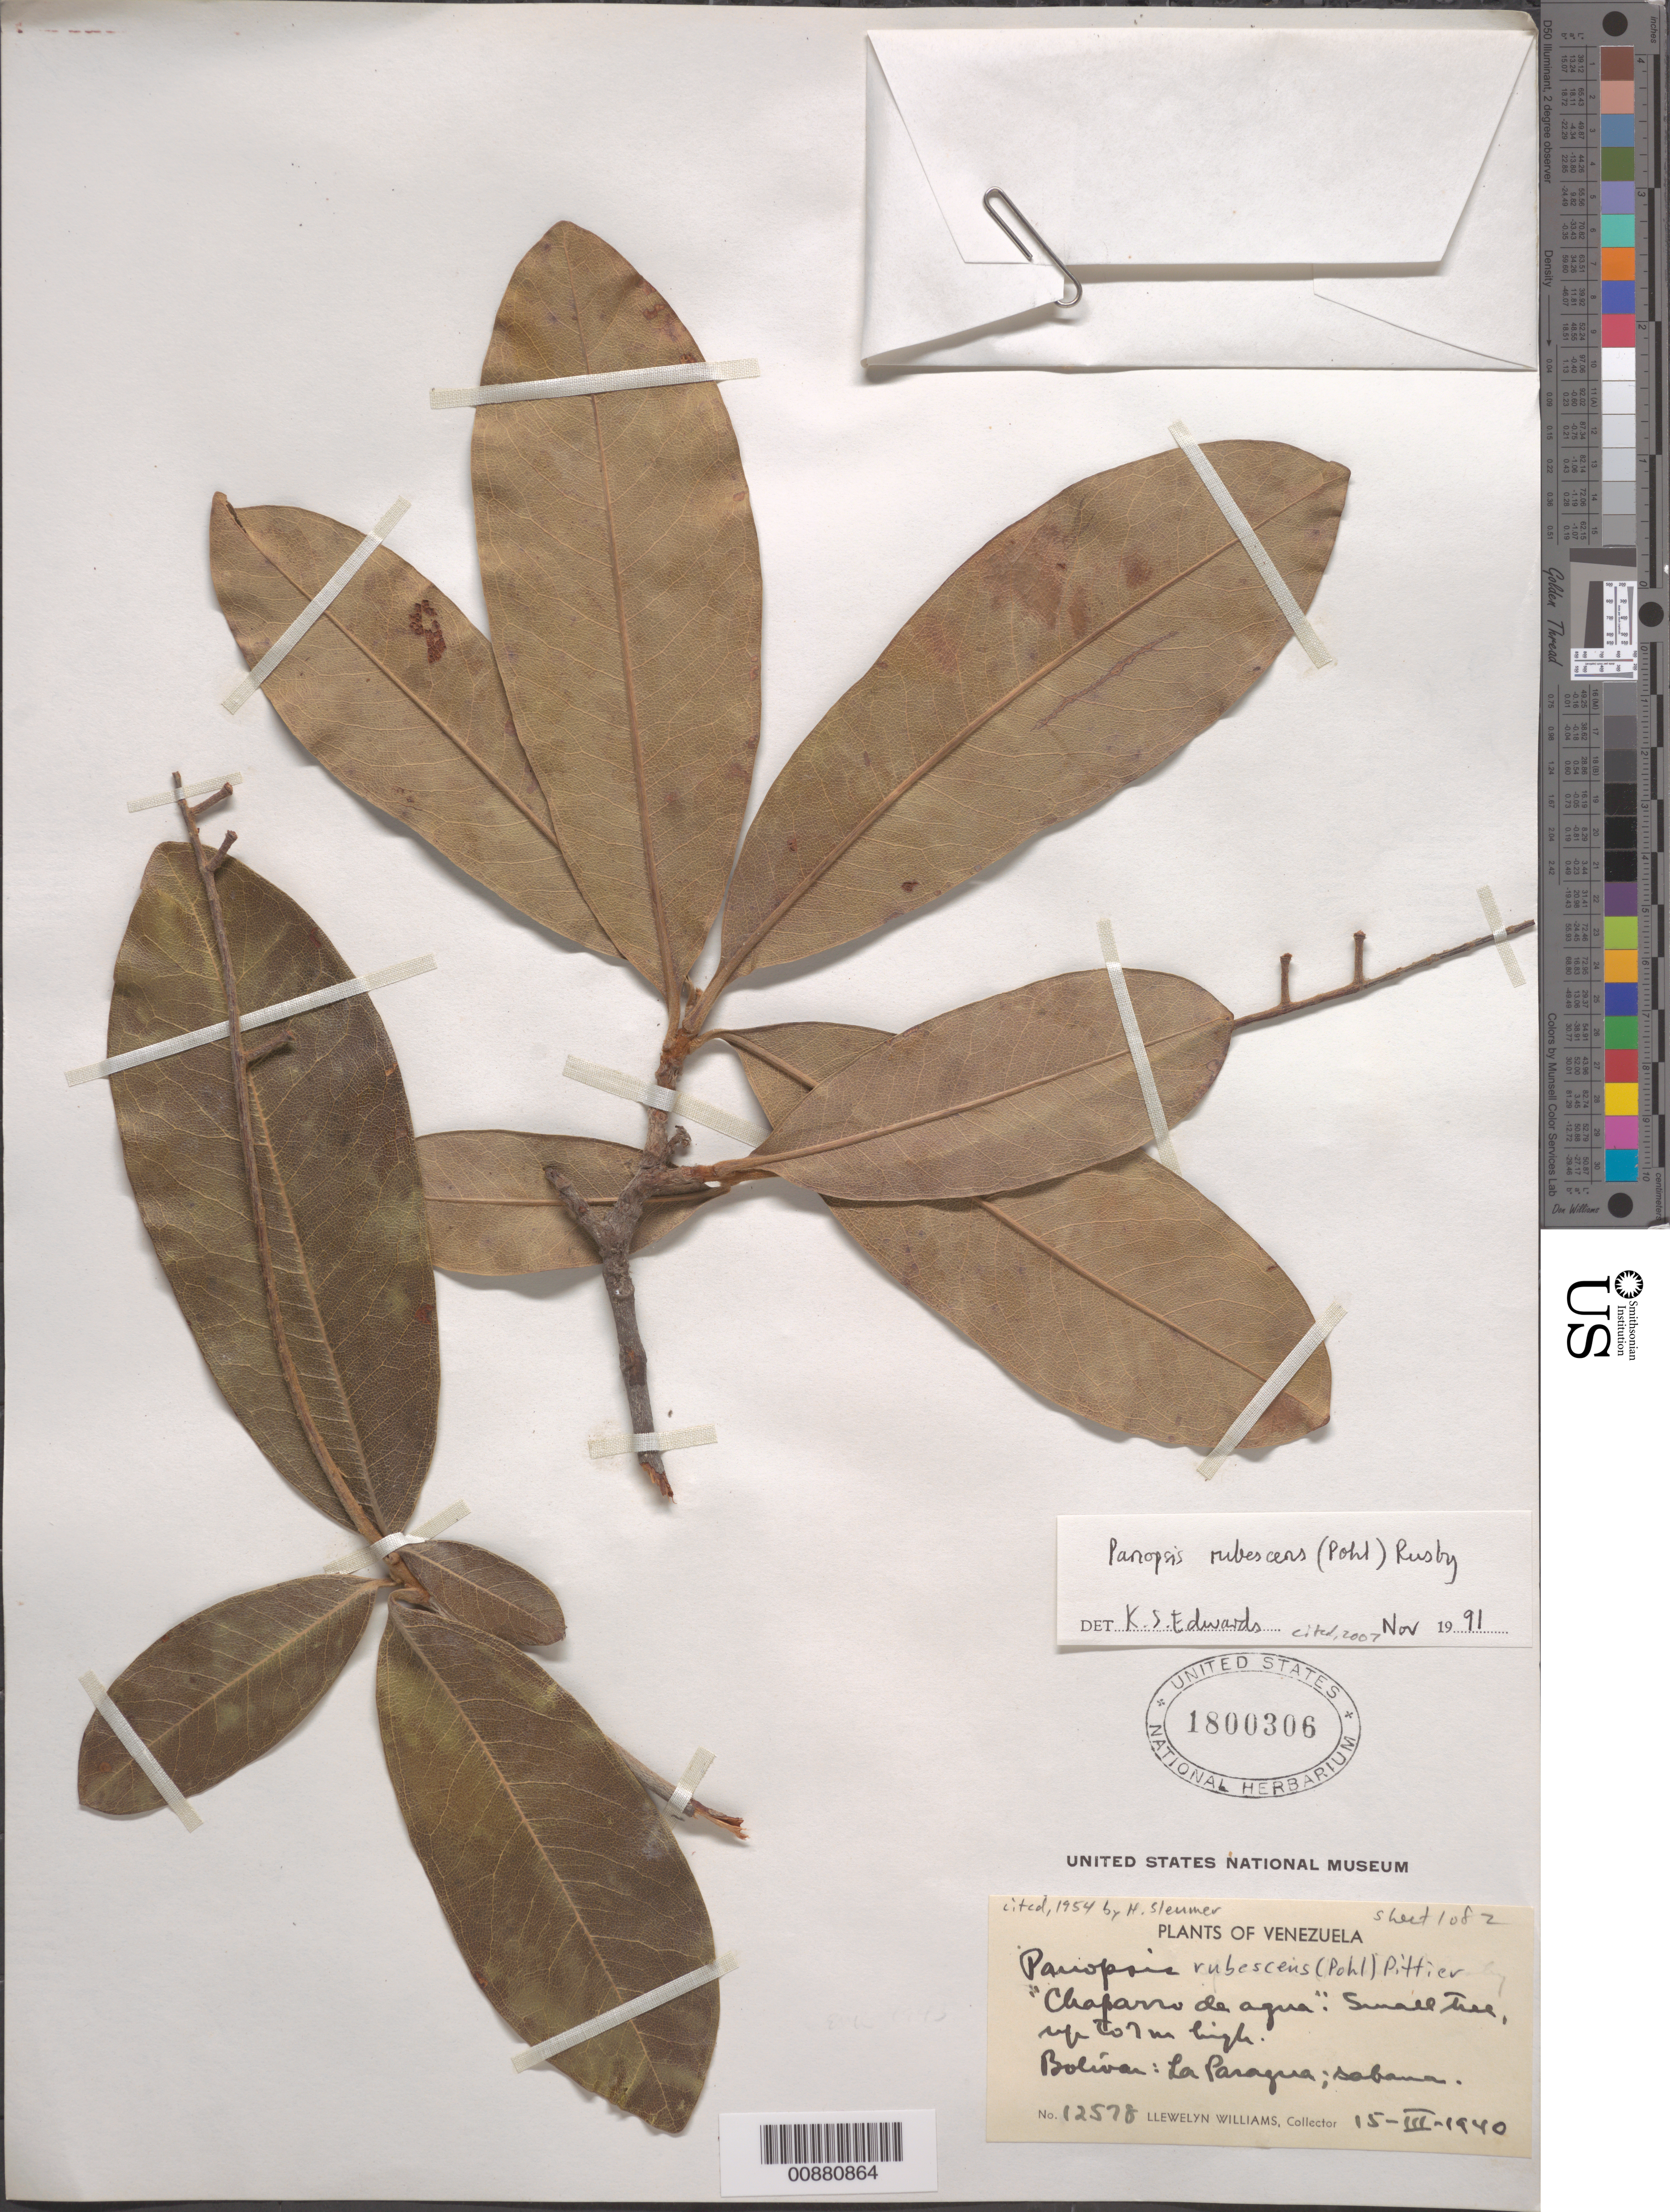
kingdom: Plantae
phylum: Tracheophyta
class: Magnoliopsida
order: Proteales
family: Proteaceae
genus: Panopsis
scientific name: Panopsis rubescens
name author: (Pohl) Pittier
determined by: Edwards, K. S.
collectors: Ll. Williams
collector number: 12578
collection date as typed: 15-Mar-40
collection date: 1940-03-15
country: Venezuela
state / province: Bolívar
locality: La Paragua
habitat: Orillas de las lagunas en la sabana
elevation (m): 70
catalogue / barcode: US 1800306